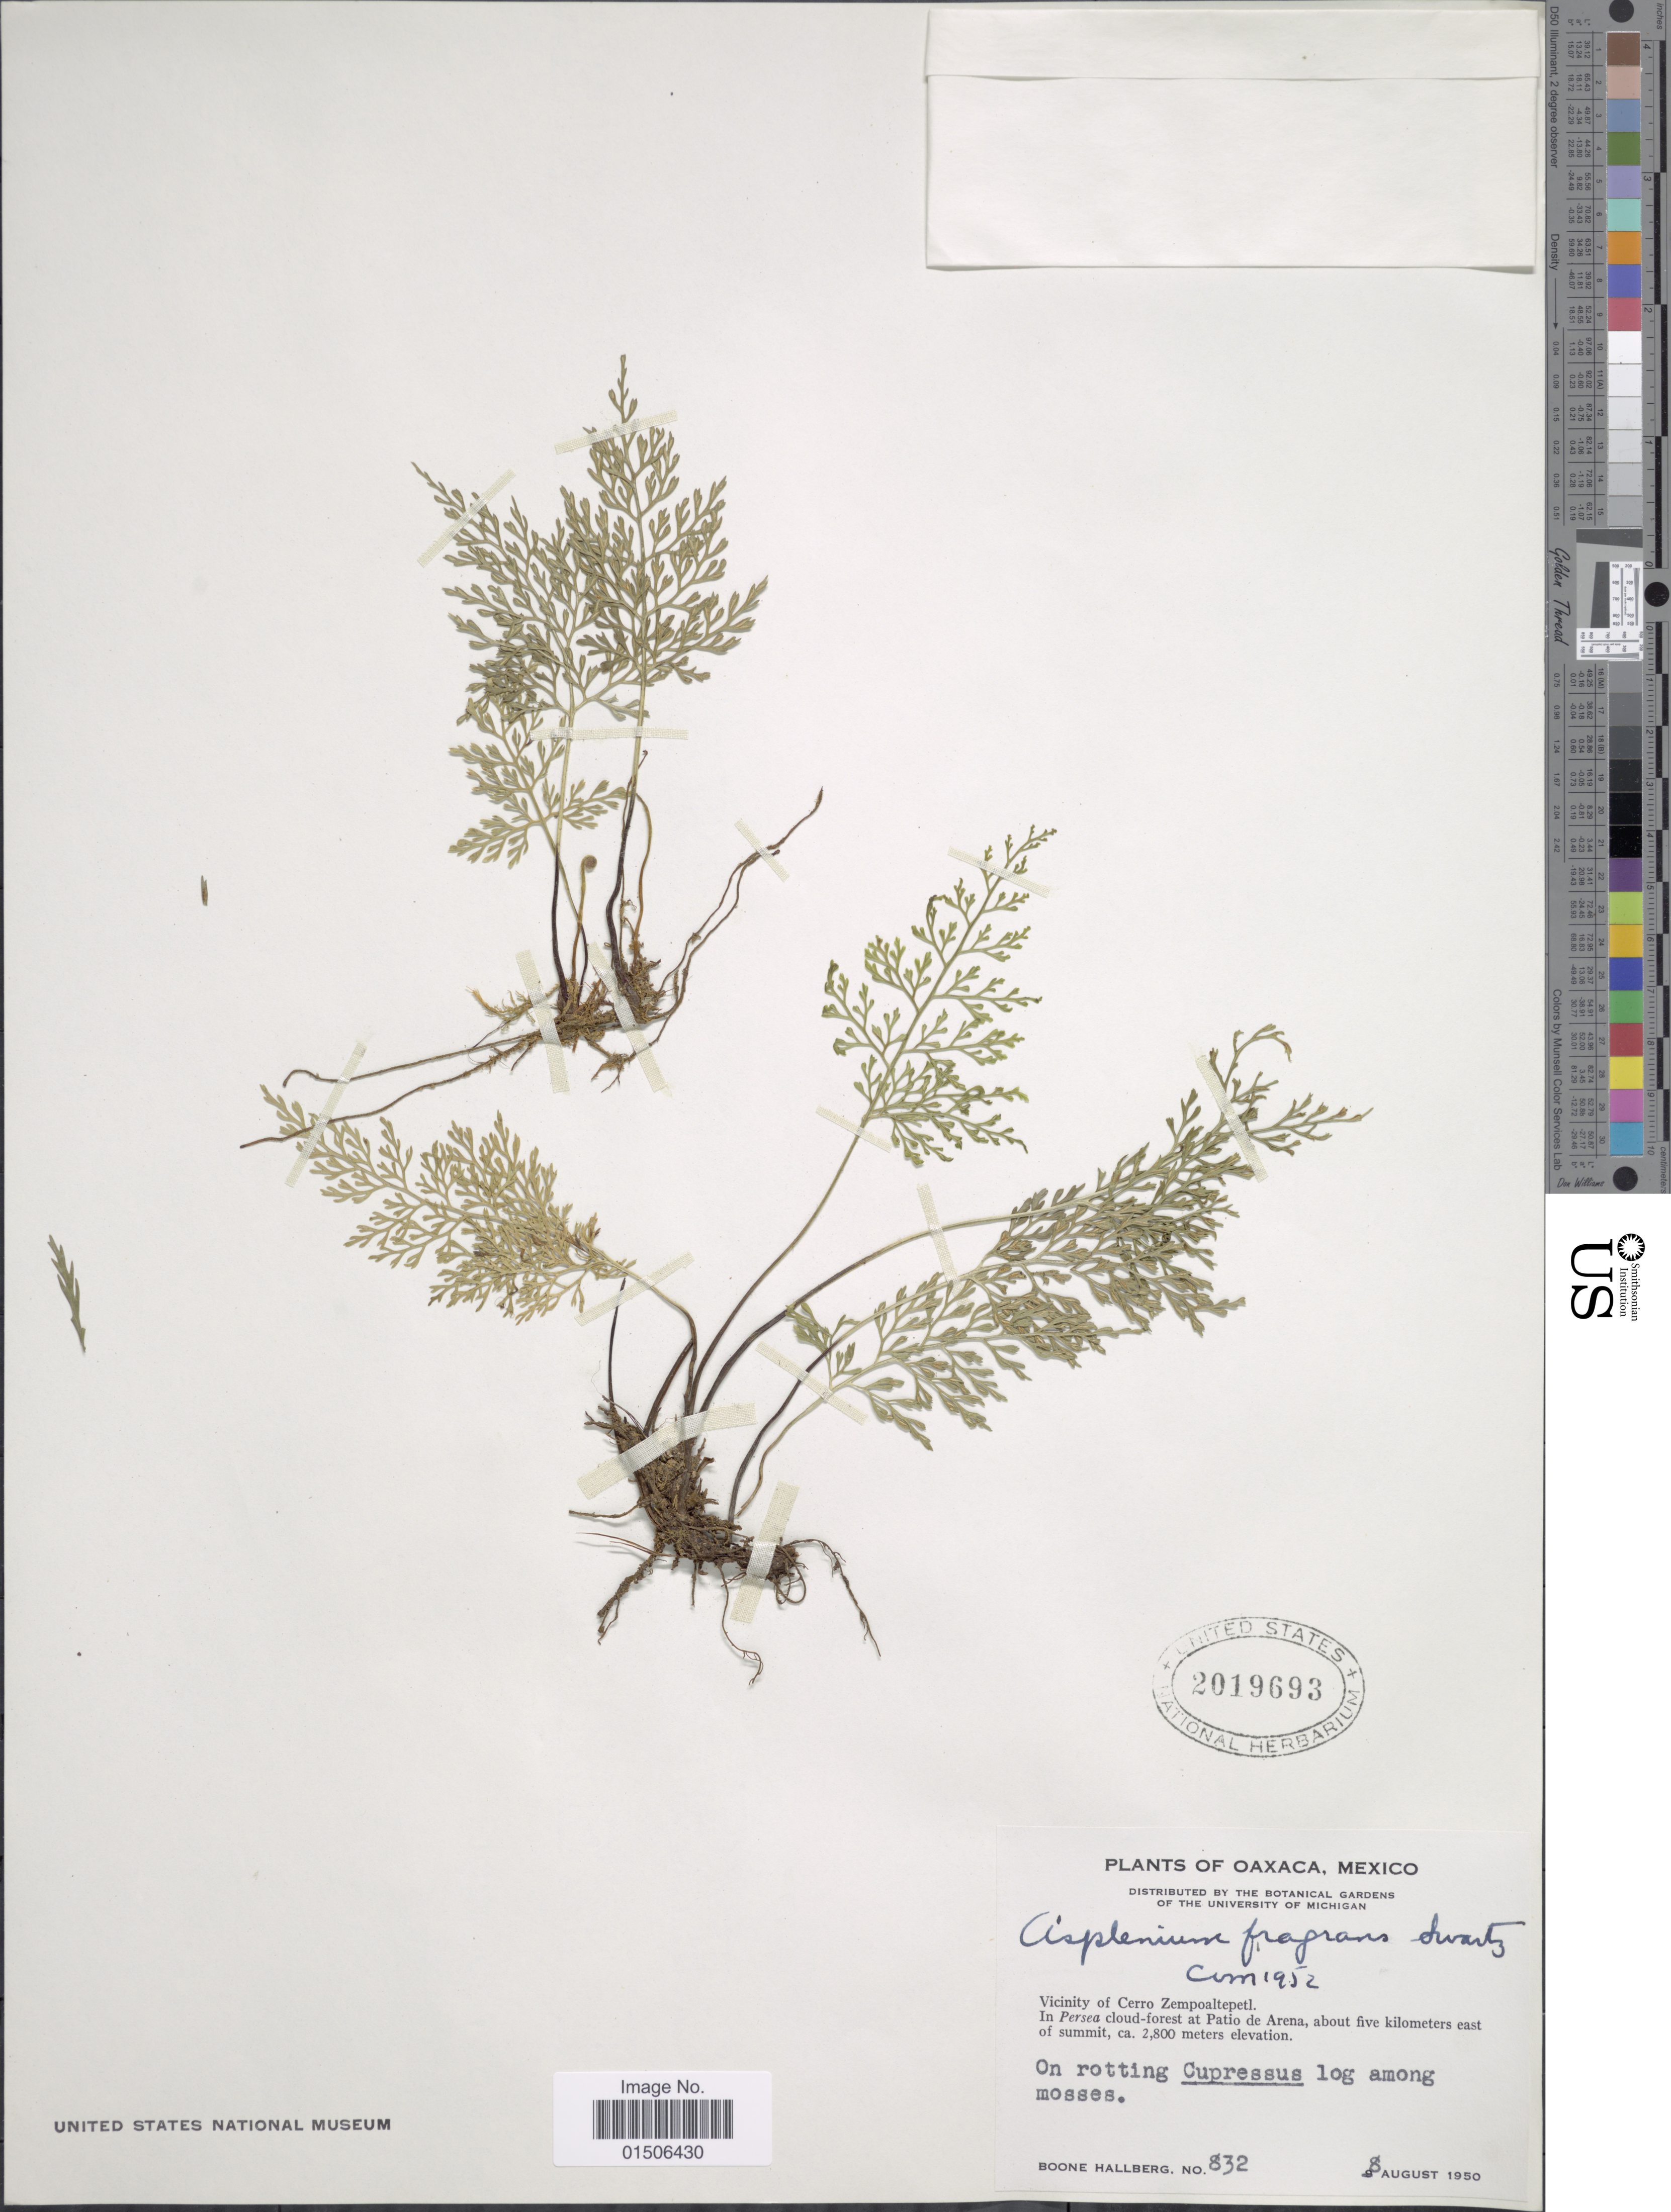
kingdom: Plantae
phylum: Tracheophyta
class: Polypodiopsida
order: Polypodiales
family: Aspleniaceae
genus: Asplenium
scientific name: Asplenium fragrans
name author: Sw.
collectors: B. Hallberg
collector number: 832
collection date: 1950-08-08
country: Mexico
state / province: Oaxaca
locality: Vicinity of Cerro Zempoaltepetl, In Persea cloud-forest at Patio de Arena, about five kilometers east of summit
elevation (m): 2800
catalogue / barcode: US 2019693